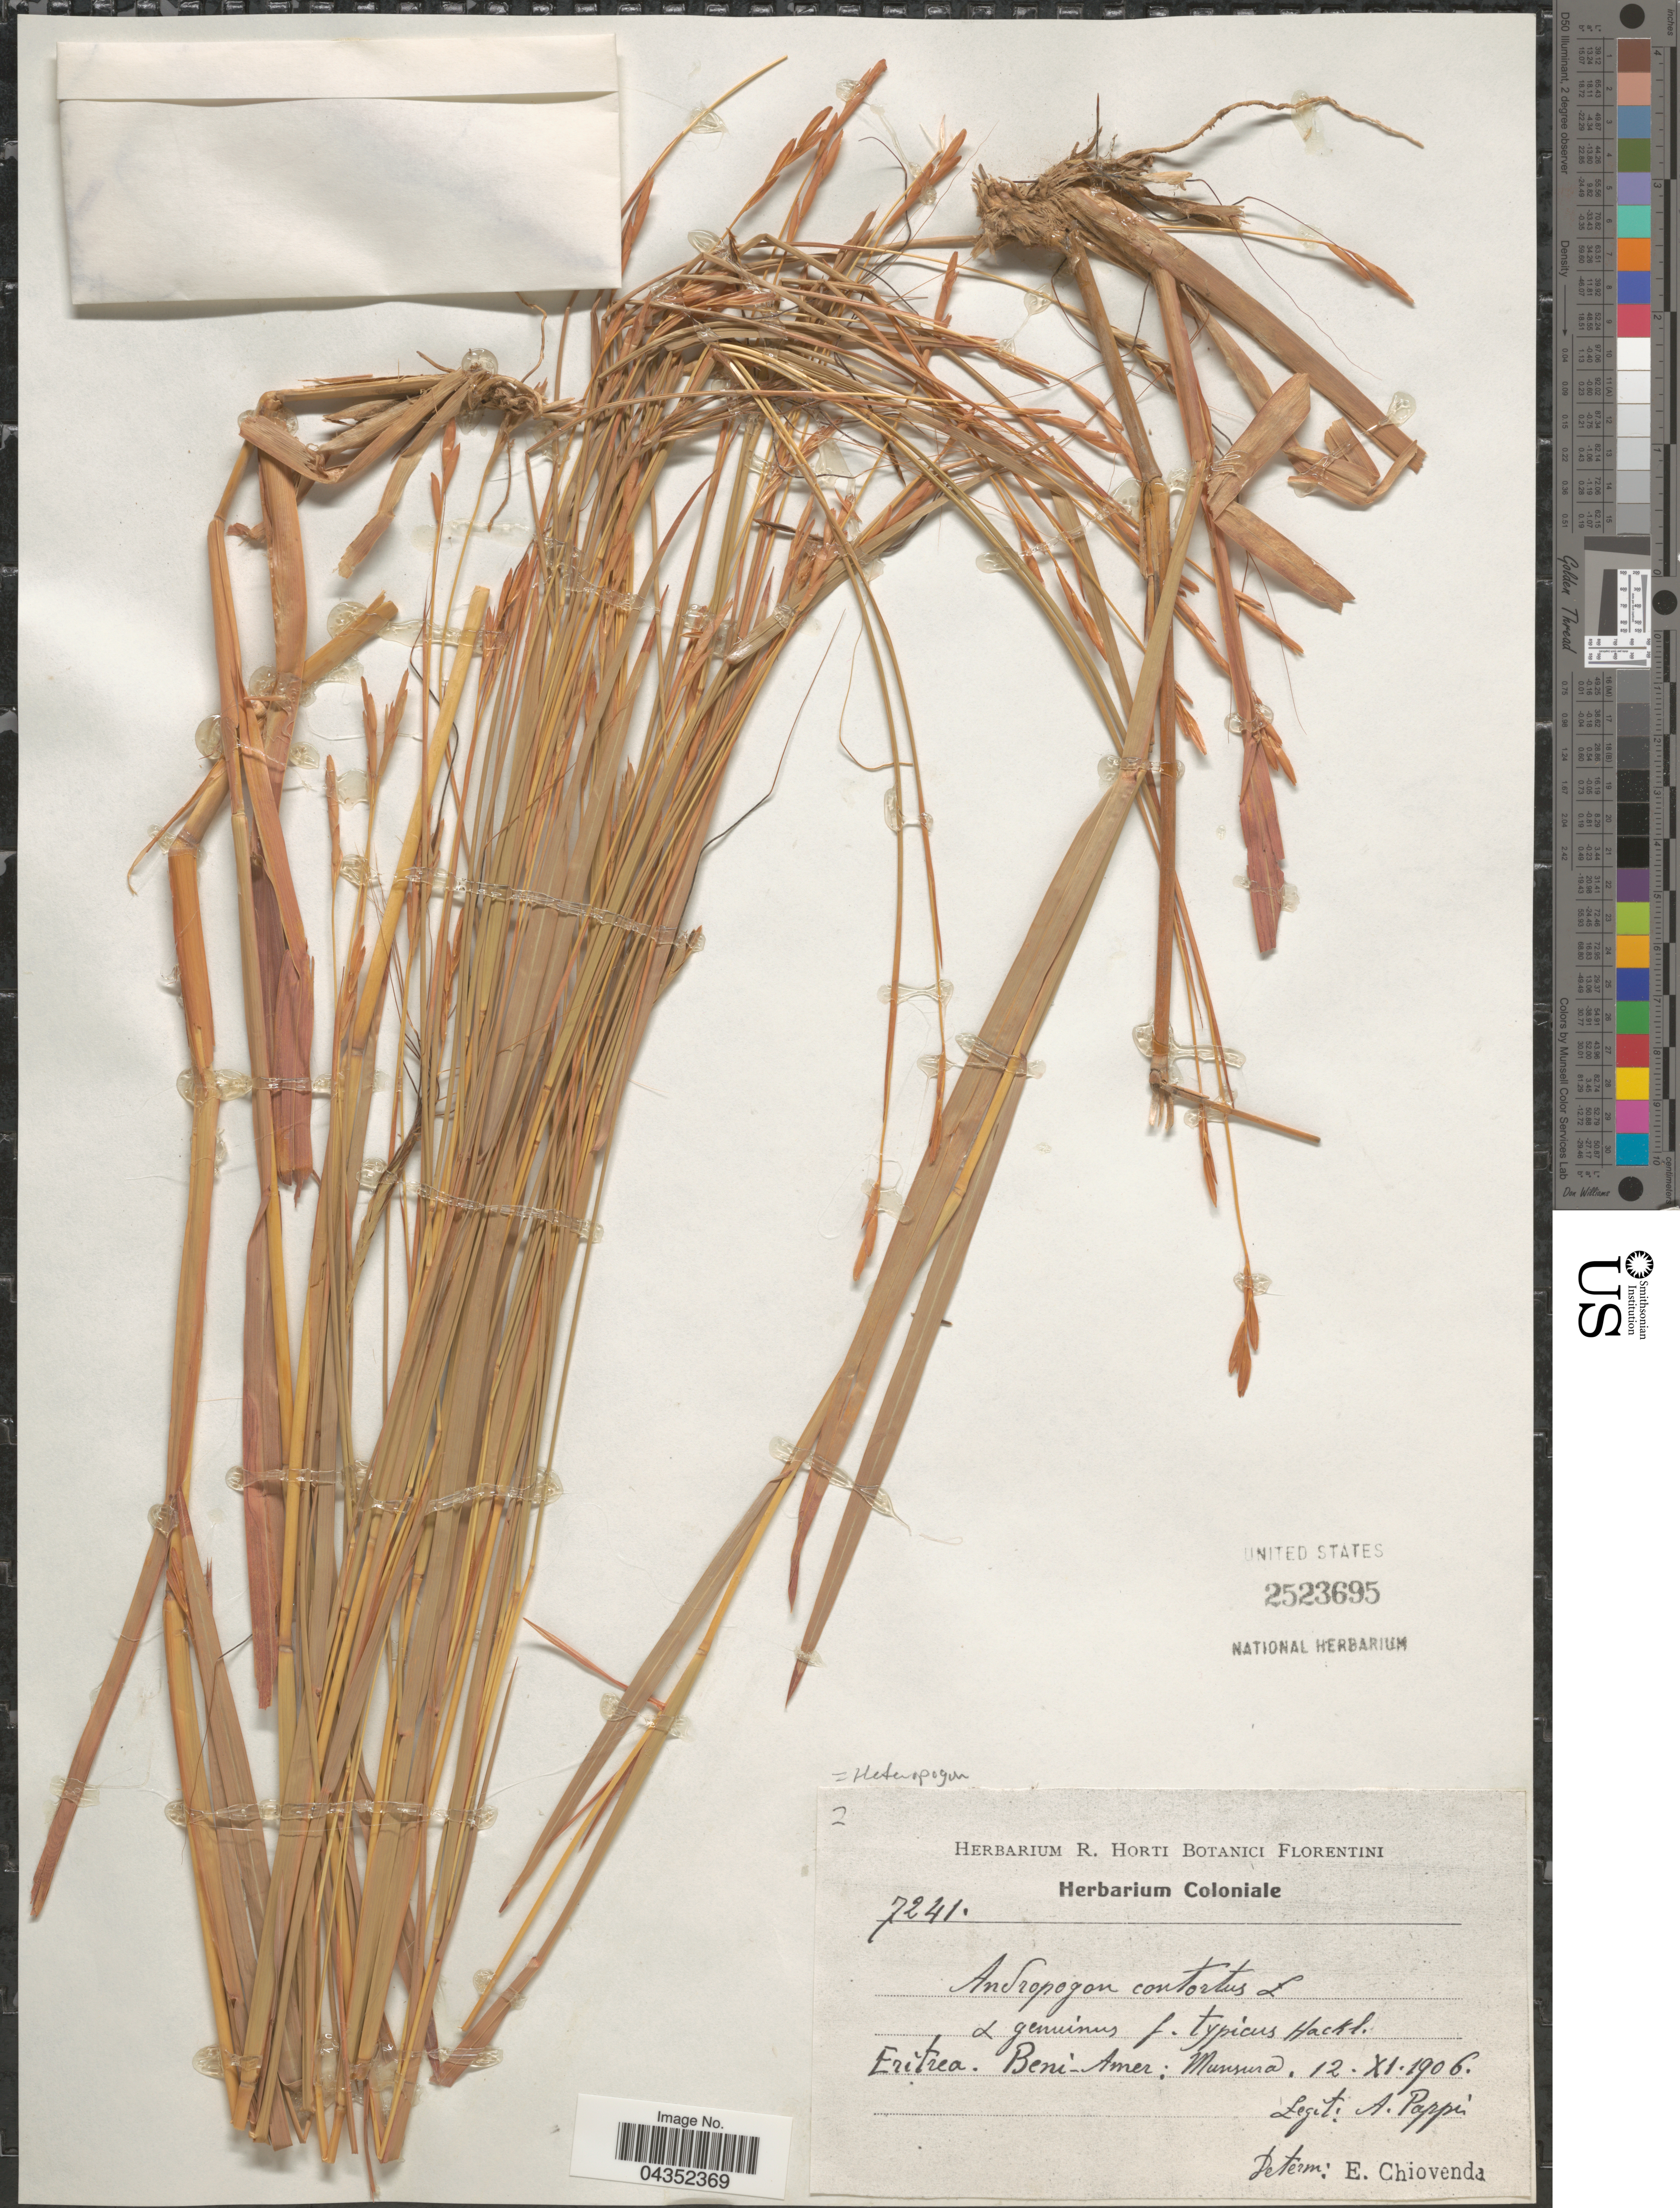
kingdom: Plantae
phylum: Tracheophyta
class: Liliopsida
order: Poales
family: Poaceae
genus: Heteropogon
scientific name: Heteropogon contortus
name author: (L.) P. Beauv. ex Roem. & Schult.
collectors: A. Pappi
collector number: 7241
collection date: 1906-11-12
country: Eritrea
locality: Beni-Amer: Mensura.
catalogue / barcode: US 2523695